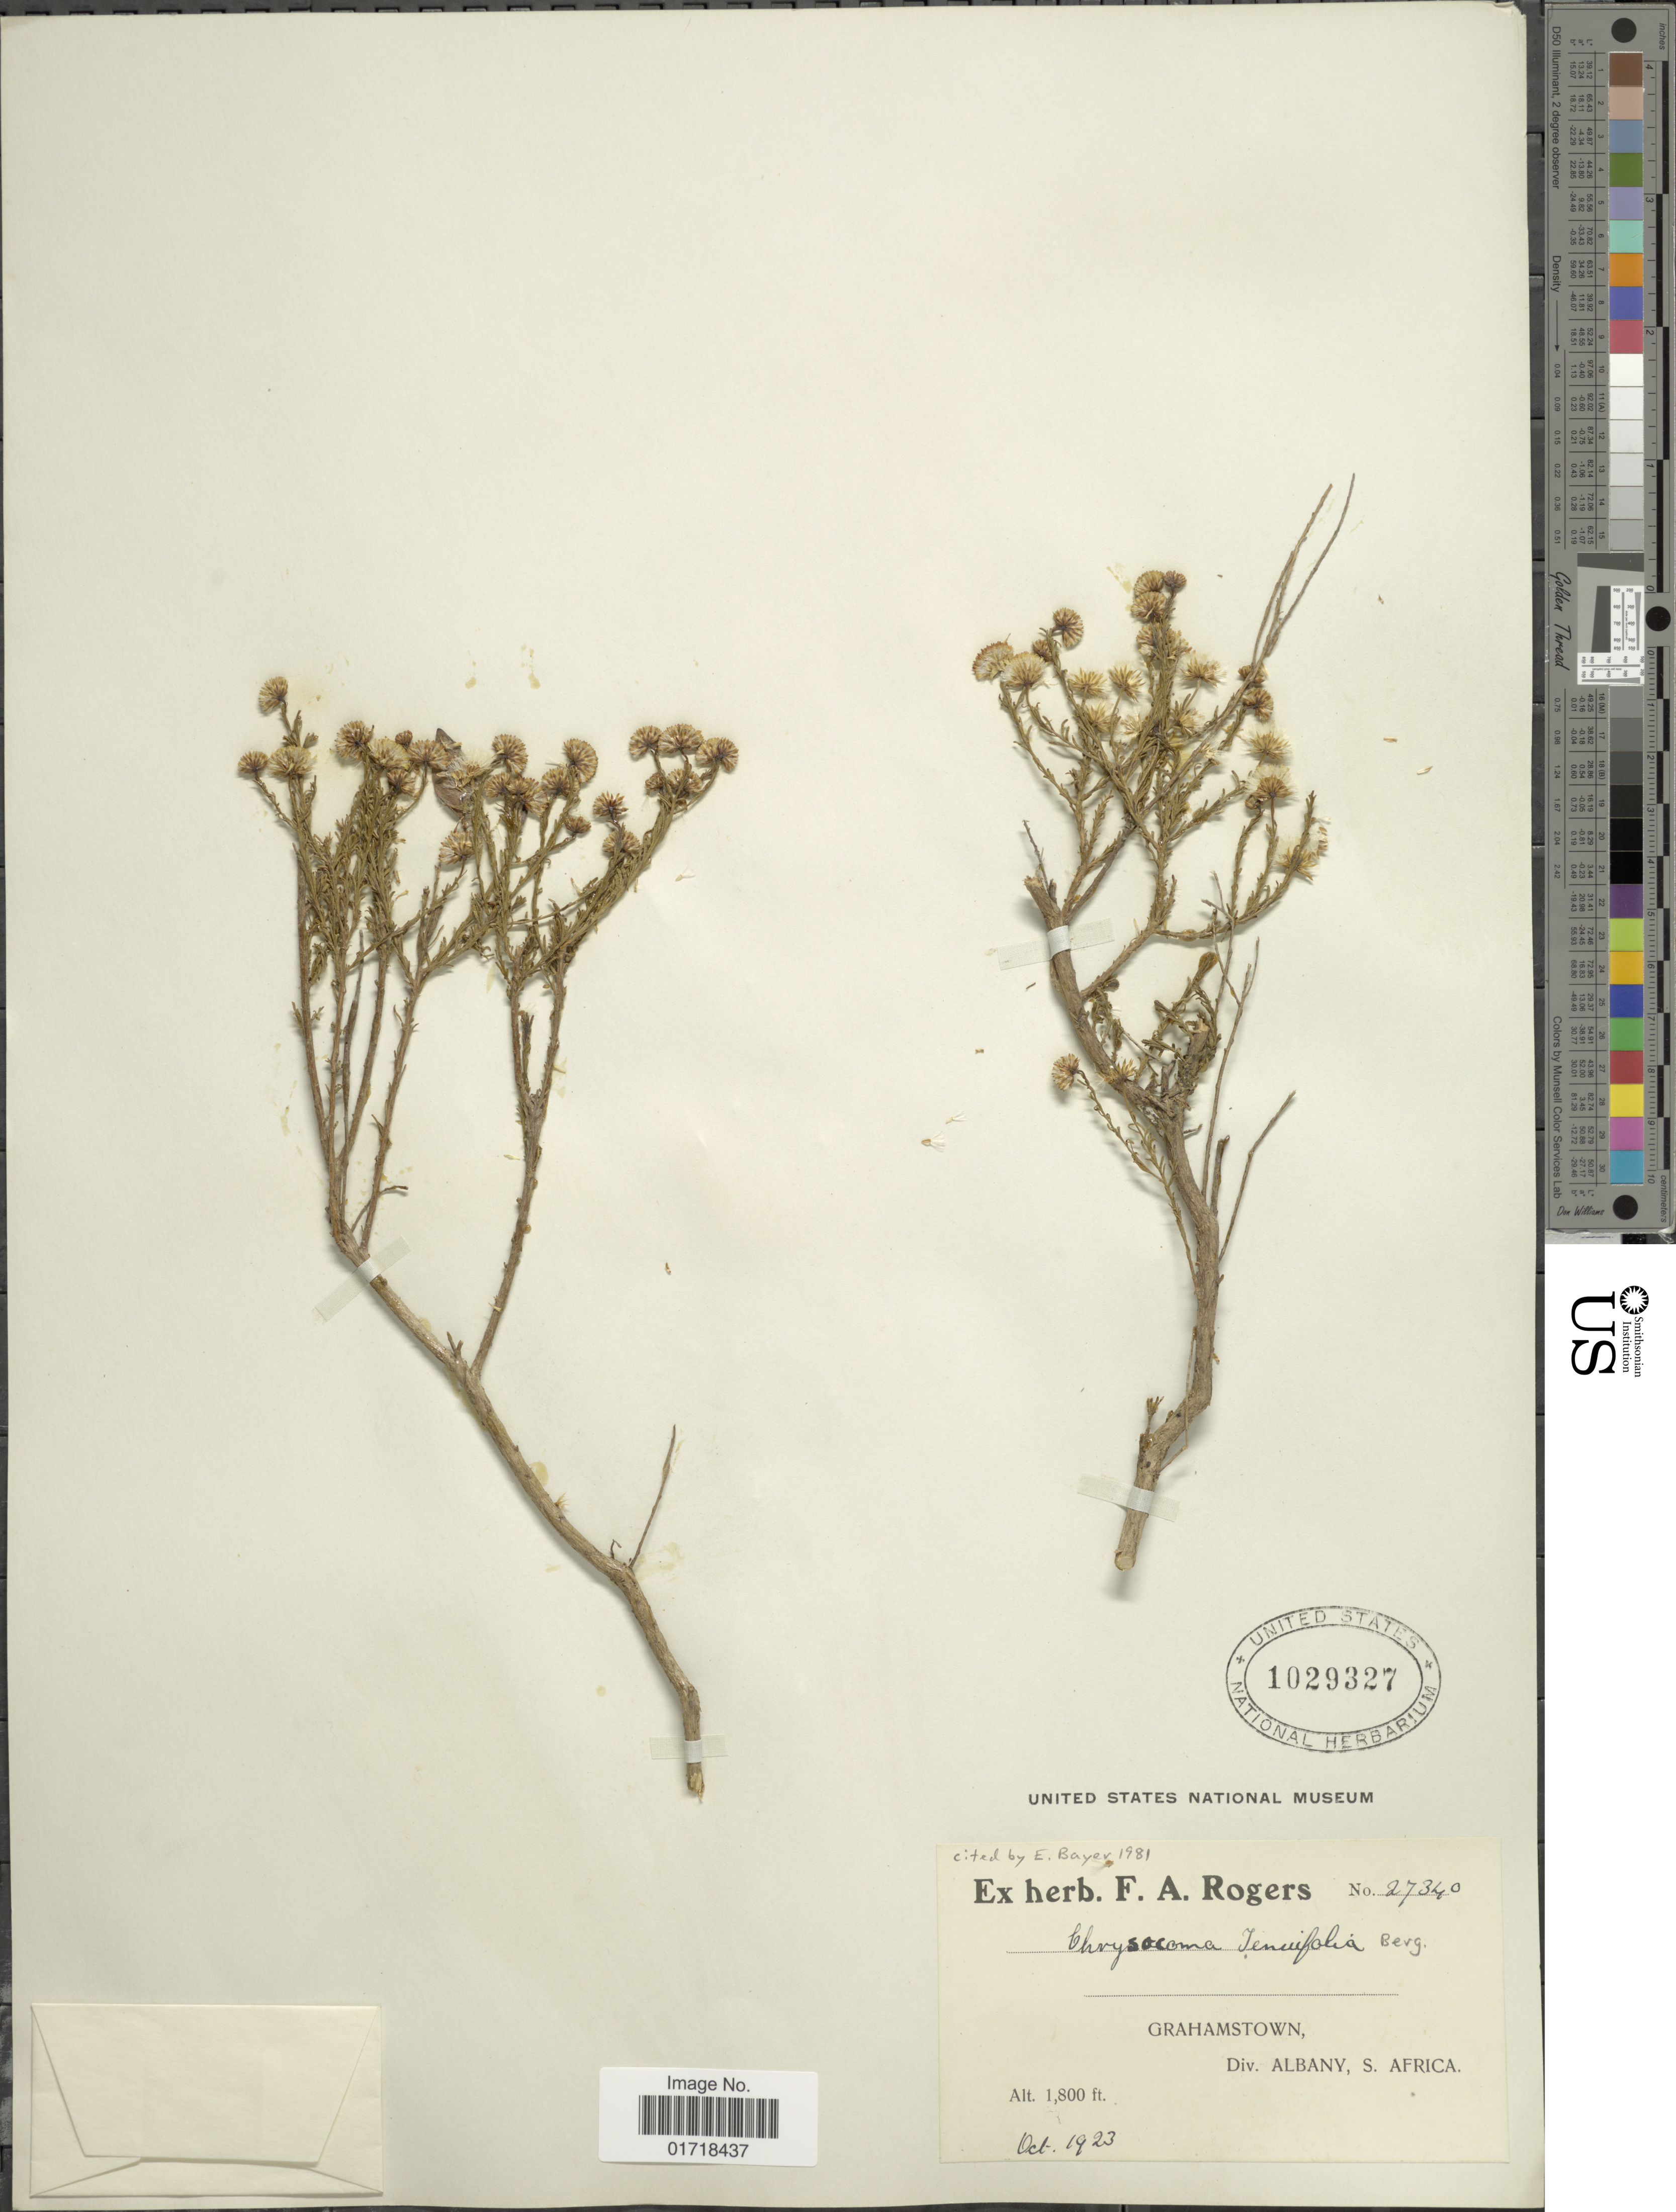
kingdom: Plantae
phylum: Tracheophyta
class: Magnoliopsida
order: Asterales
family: Asteraceae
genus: Chrysocoma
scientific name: Chrysocoma tenuifolia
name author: P.J. Bergius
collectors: ex herb. F. A. Rogers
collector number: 27340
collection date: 1923-10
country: South Africa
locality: Grahamstown, Div. Albany, S. Africa.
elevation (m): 549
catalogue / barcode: US 1029327